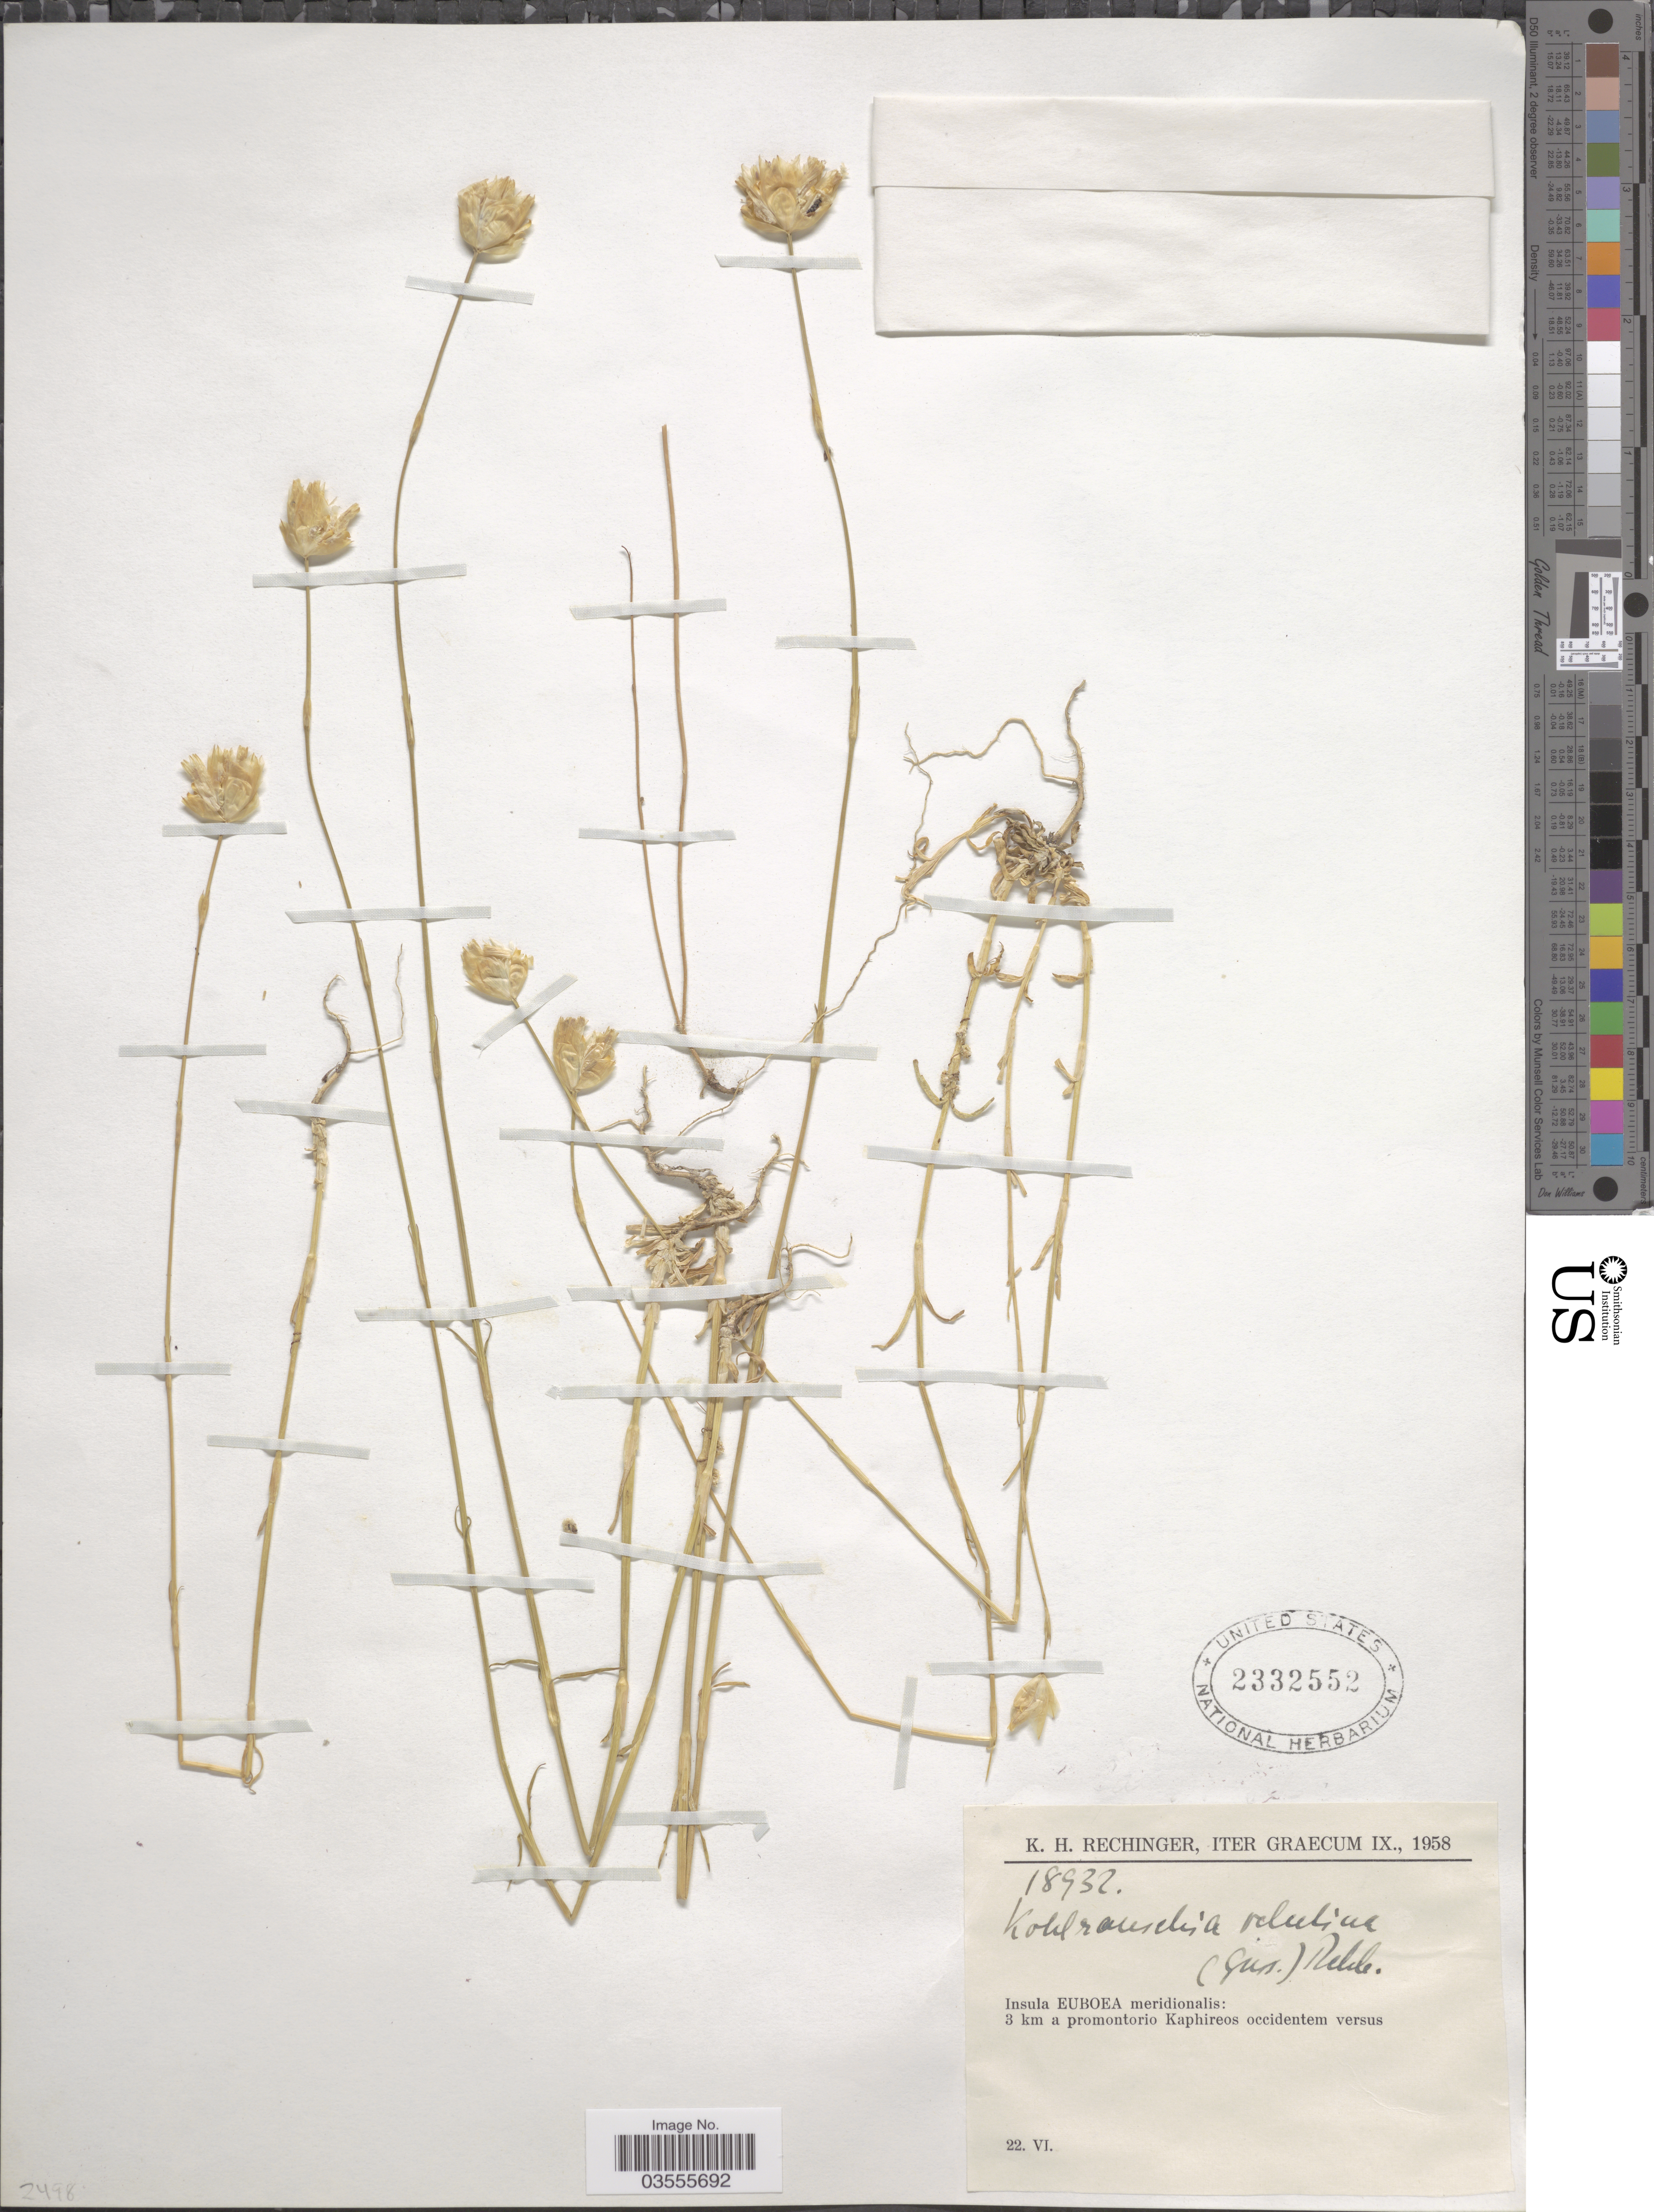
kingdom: Plantae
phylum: Tracheophyta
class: Magnoliopsida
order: Caryophyllales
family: Caryophyllaceae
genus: Petrorhagia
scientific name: Petrorhagia dubia subsp. dubia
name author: (Raf.) López & Romo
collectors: K. H. Rechinger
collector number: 18932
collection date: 1958-06-22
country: Greece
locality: Graecum. Insula Euboea meridionalis: 3 km a promontorio Kaphireos occidentem versus.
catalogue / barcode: US 2332552